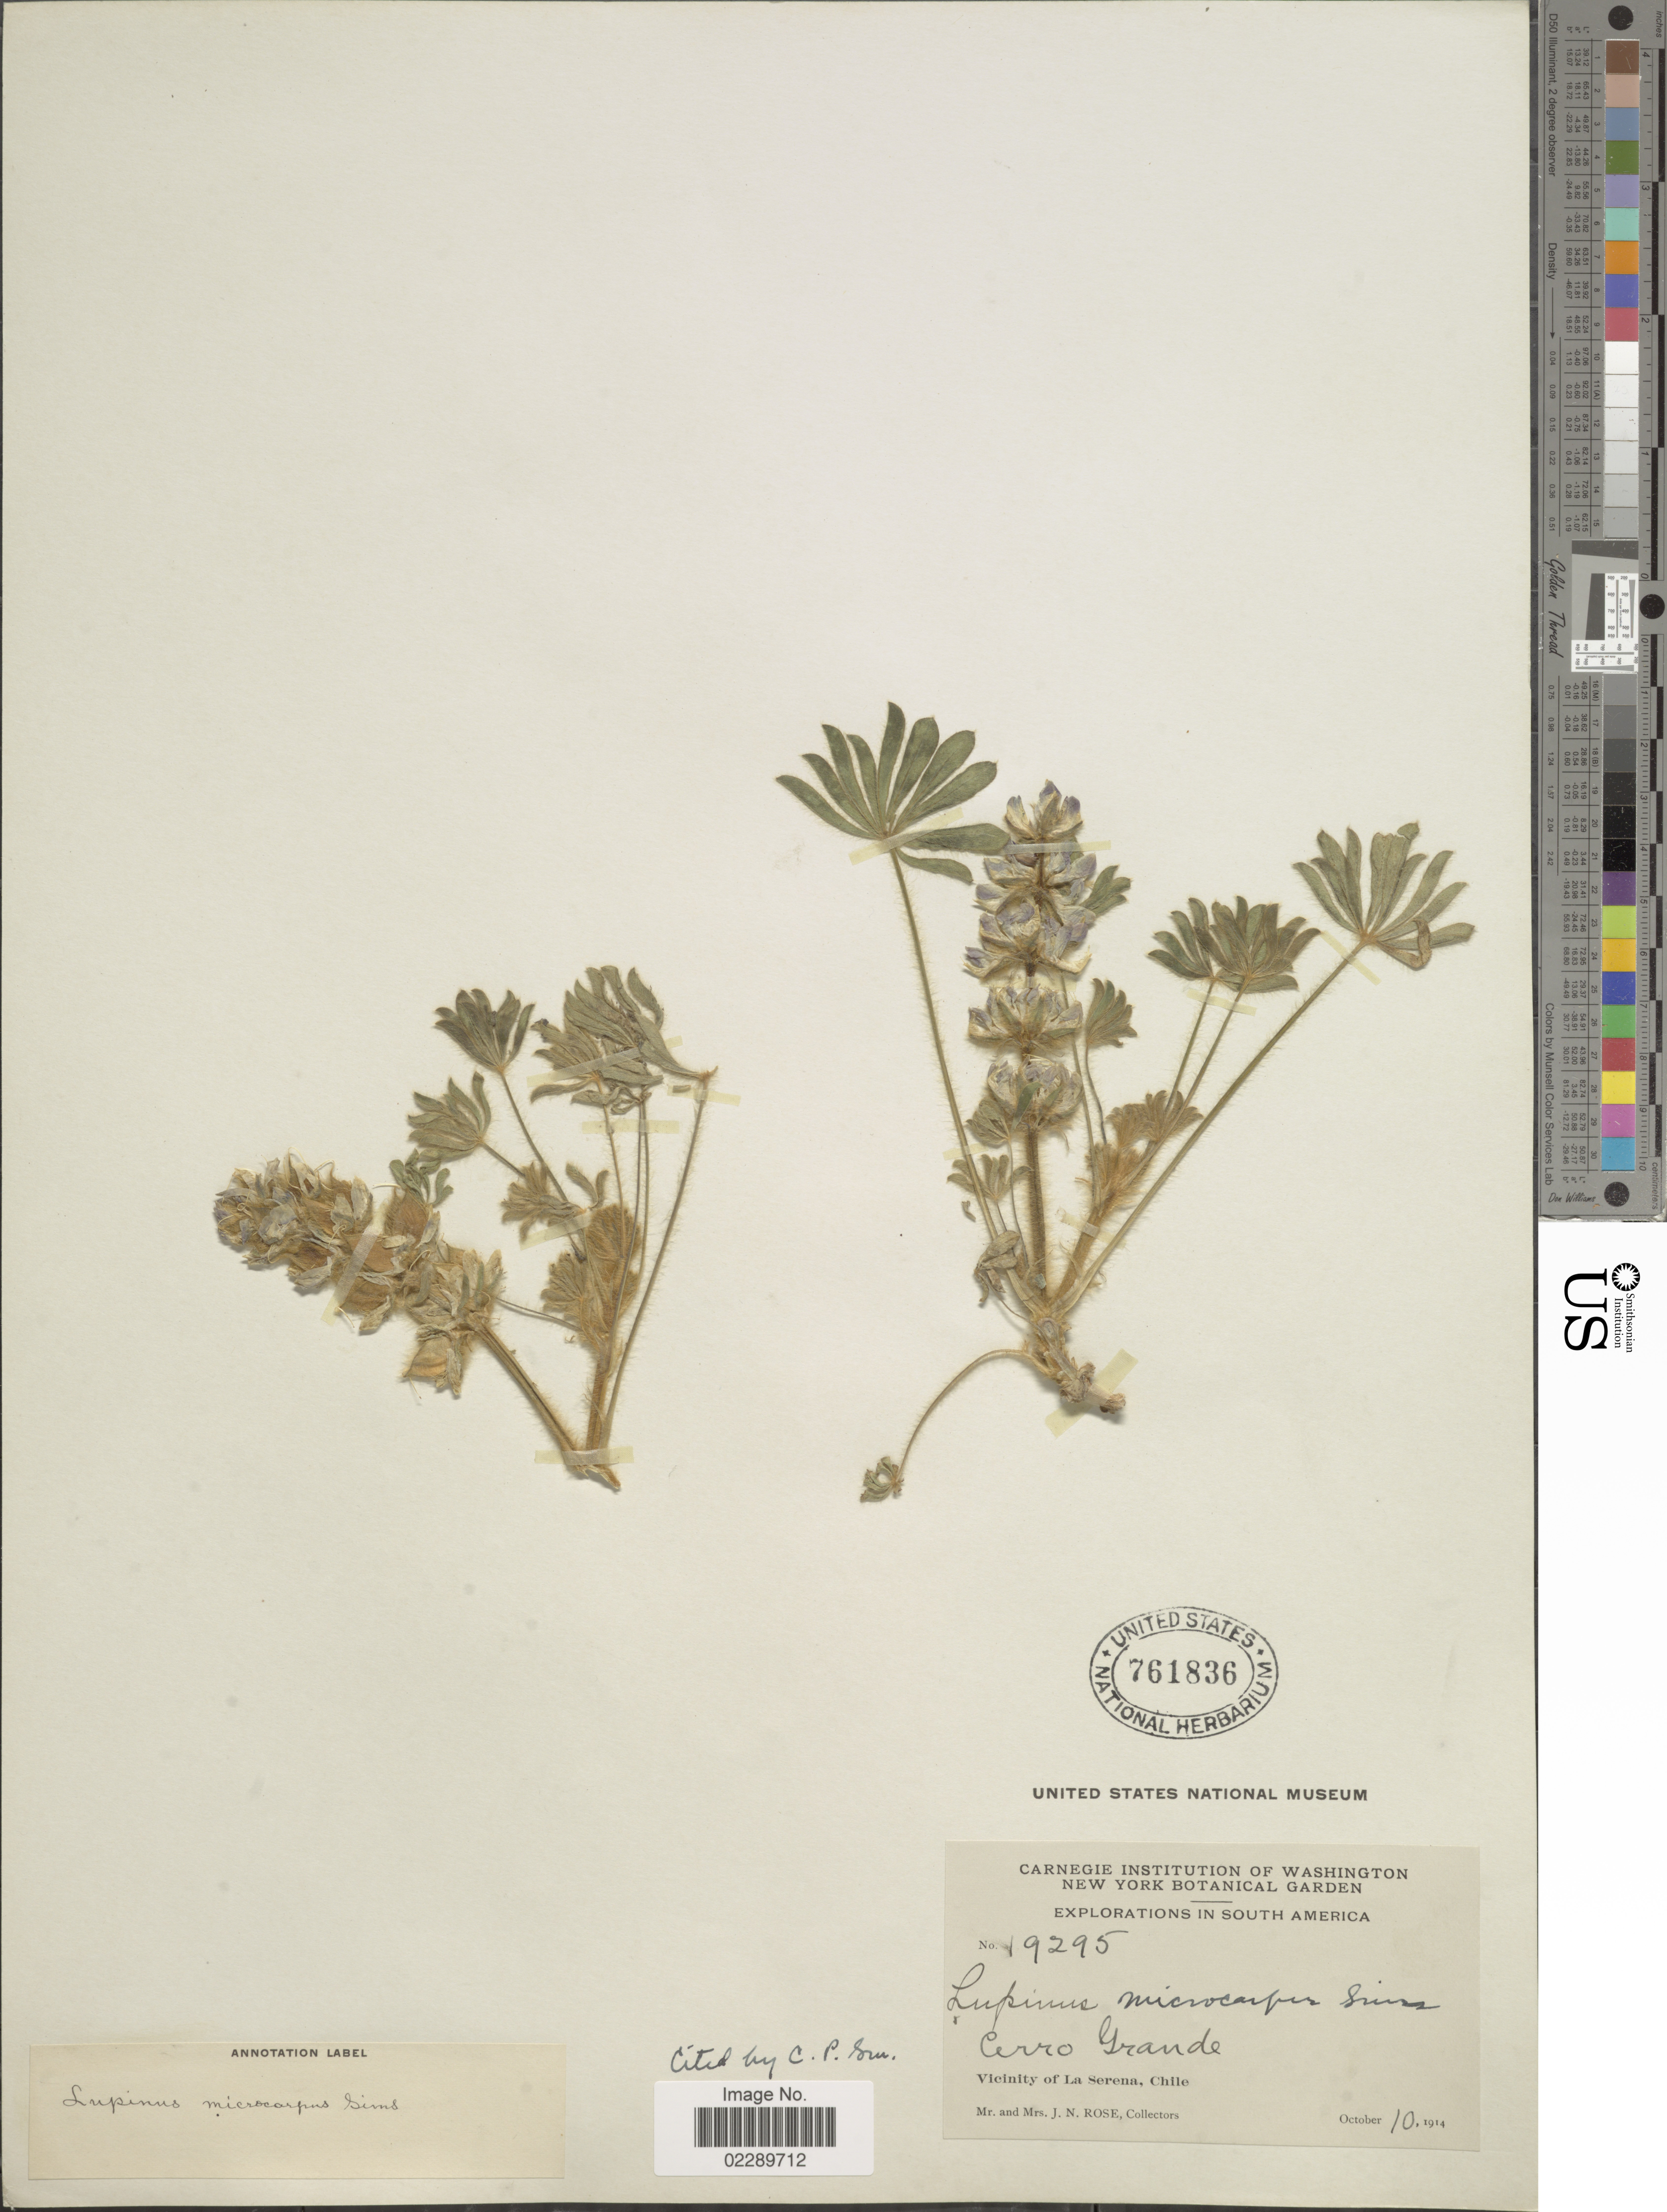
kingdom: Plantae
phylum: Tracheophyta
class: Magnoliopsida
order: Fabales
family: Fabaceae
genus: Lupinus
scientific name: Lupinus microcarpus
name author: Sims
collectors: J. N. Rose & L. B. Rose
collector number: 19295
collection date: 1914-10-10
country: Chile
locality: Cerro Grande. Vicinity of La Serena, Chile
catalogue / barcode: US 761836